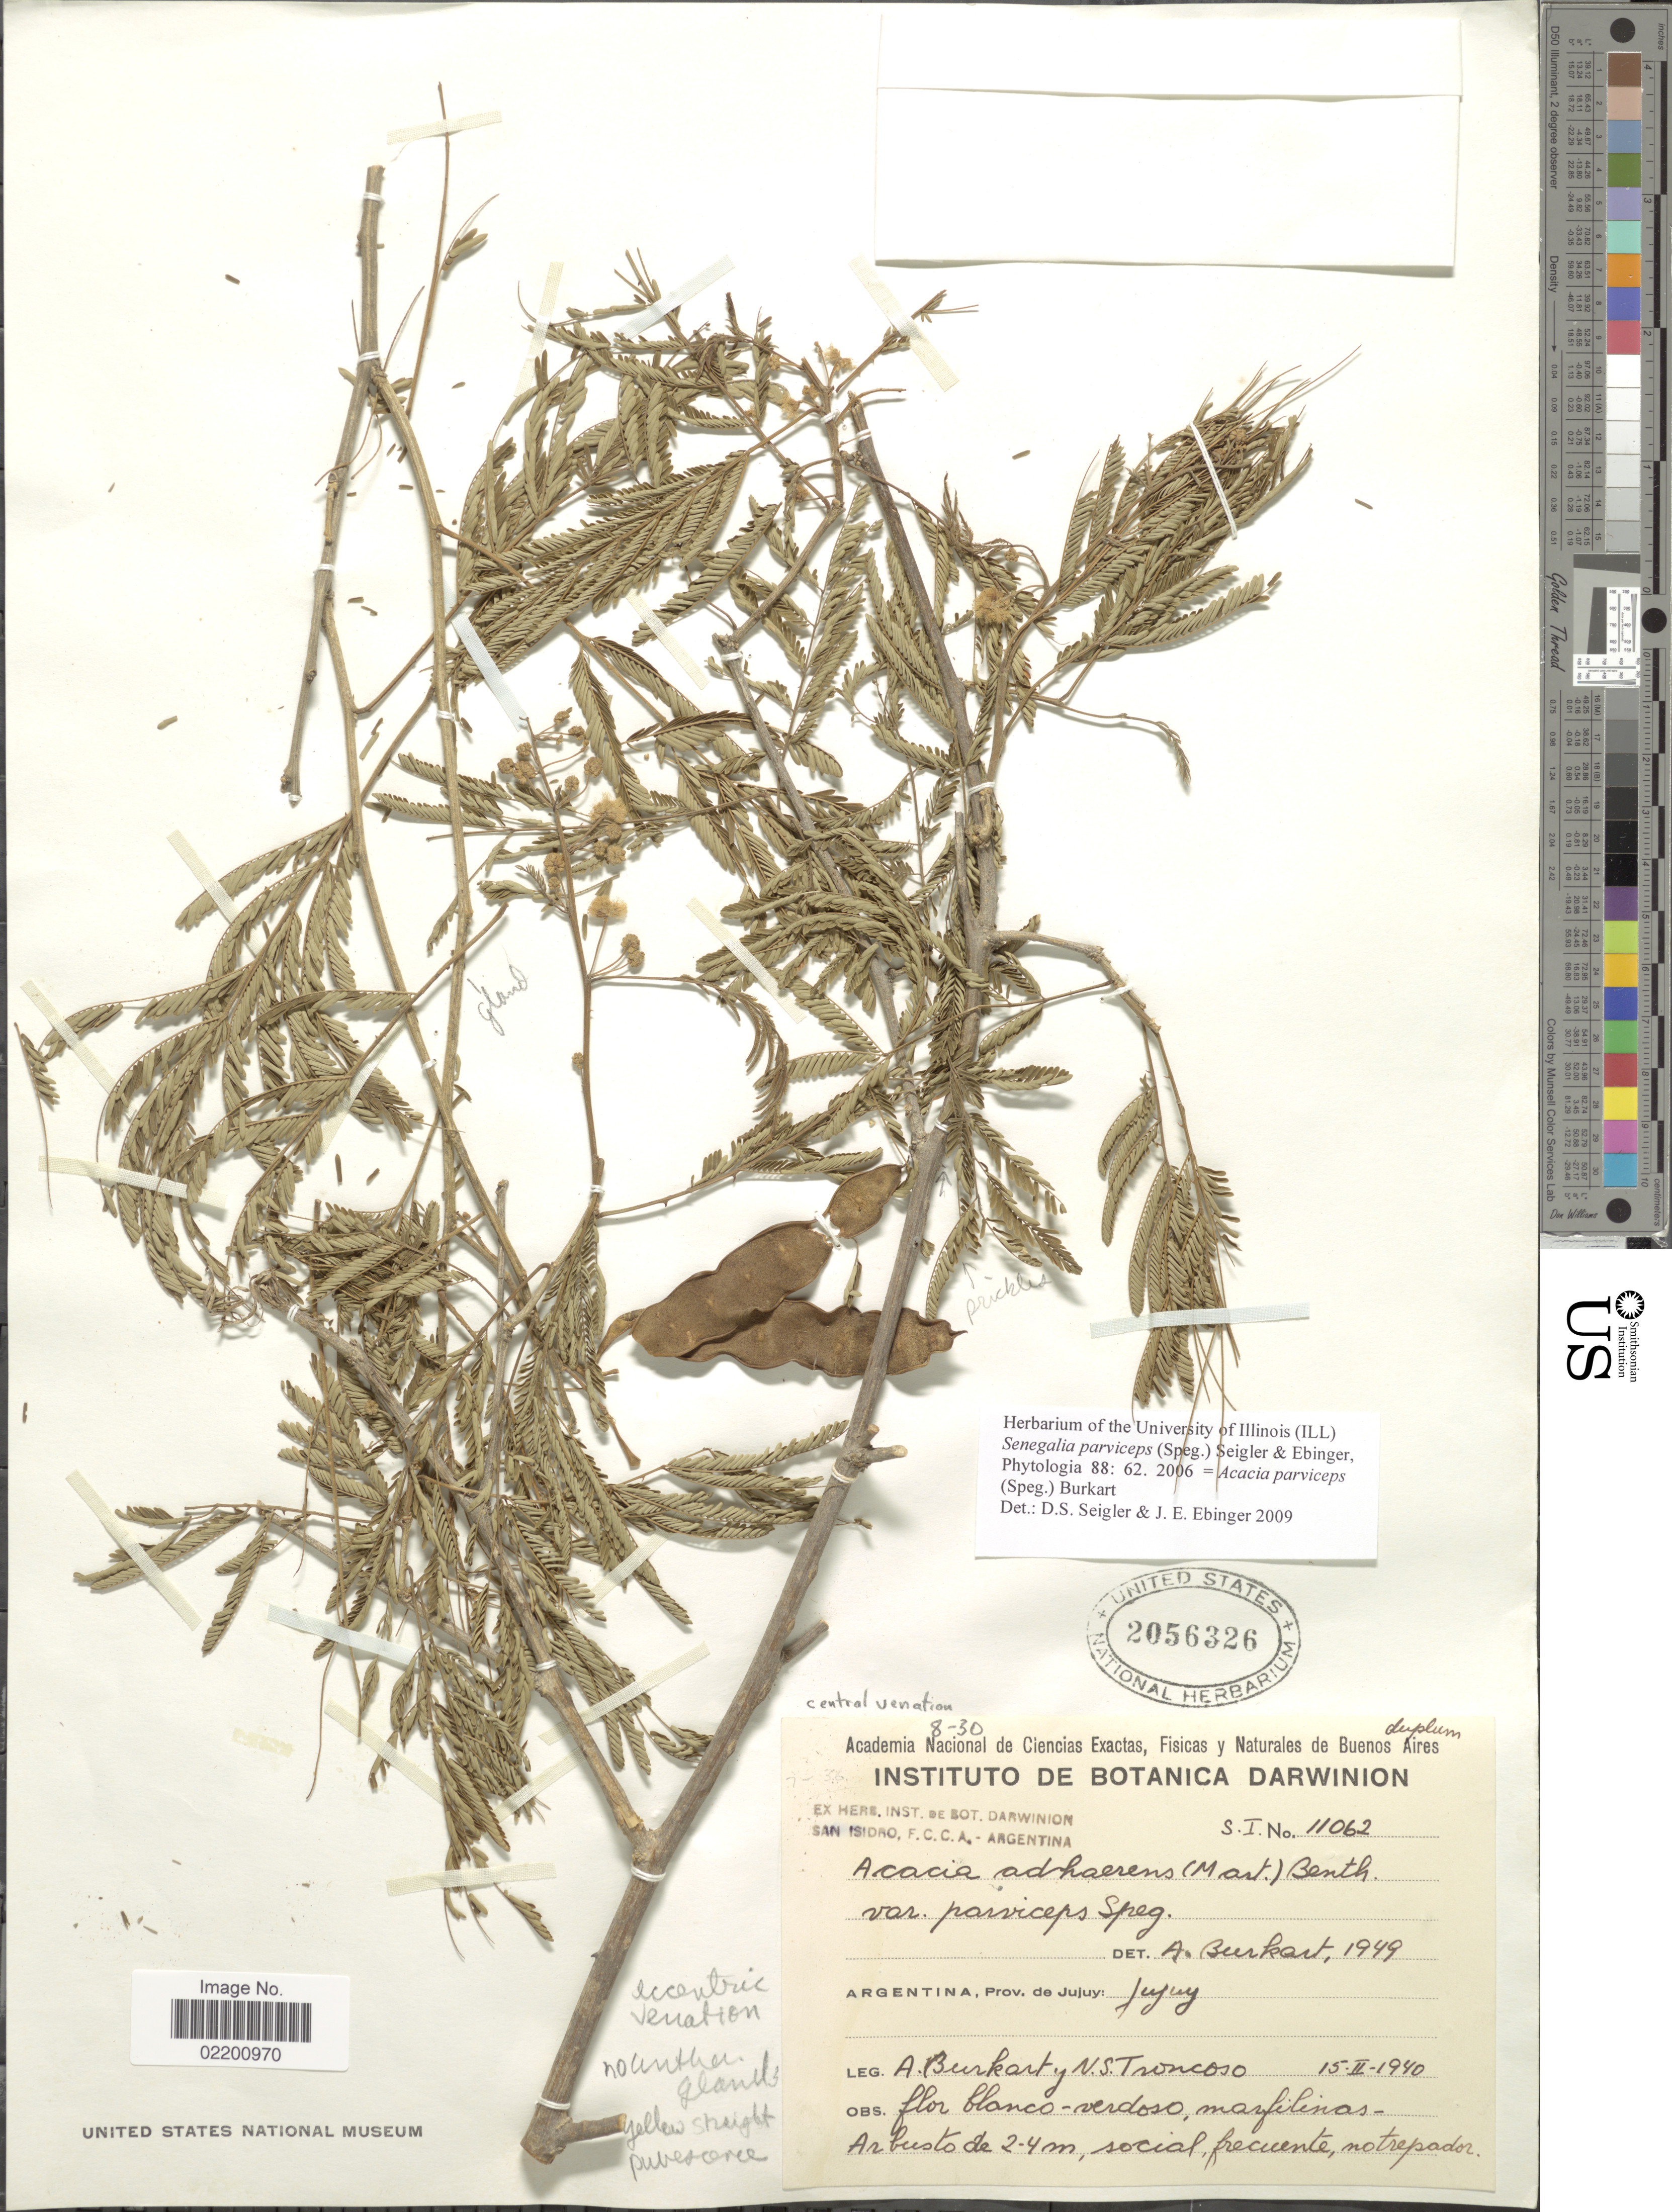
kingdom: Plantae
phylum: Tracheophyta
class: Magnoliopsida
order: Fabales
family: Fabaceae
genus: Senegalia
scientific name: Senegalia parviceps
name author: (Speg.) Seigler & Ebinger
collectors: A. E. Burkart & N. Troncoso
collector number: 11062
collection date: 1940-02-15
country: Argentina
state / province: Jujuy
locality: Jujuy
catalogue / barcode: US 2056326